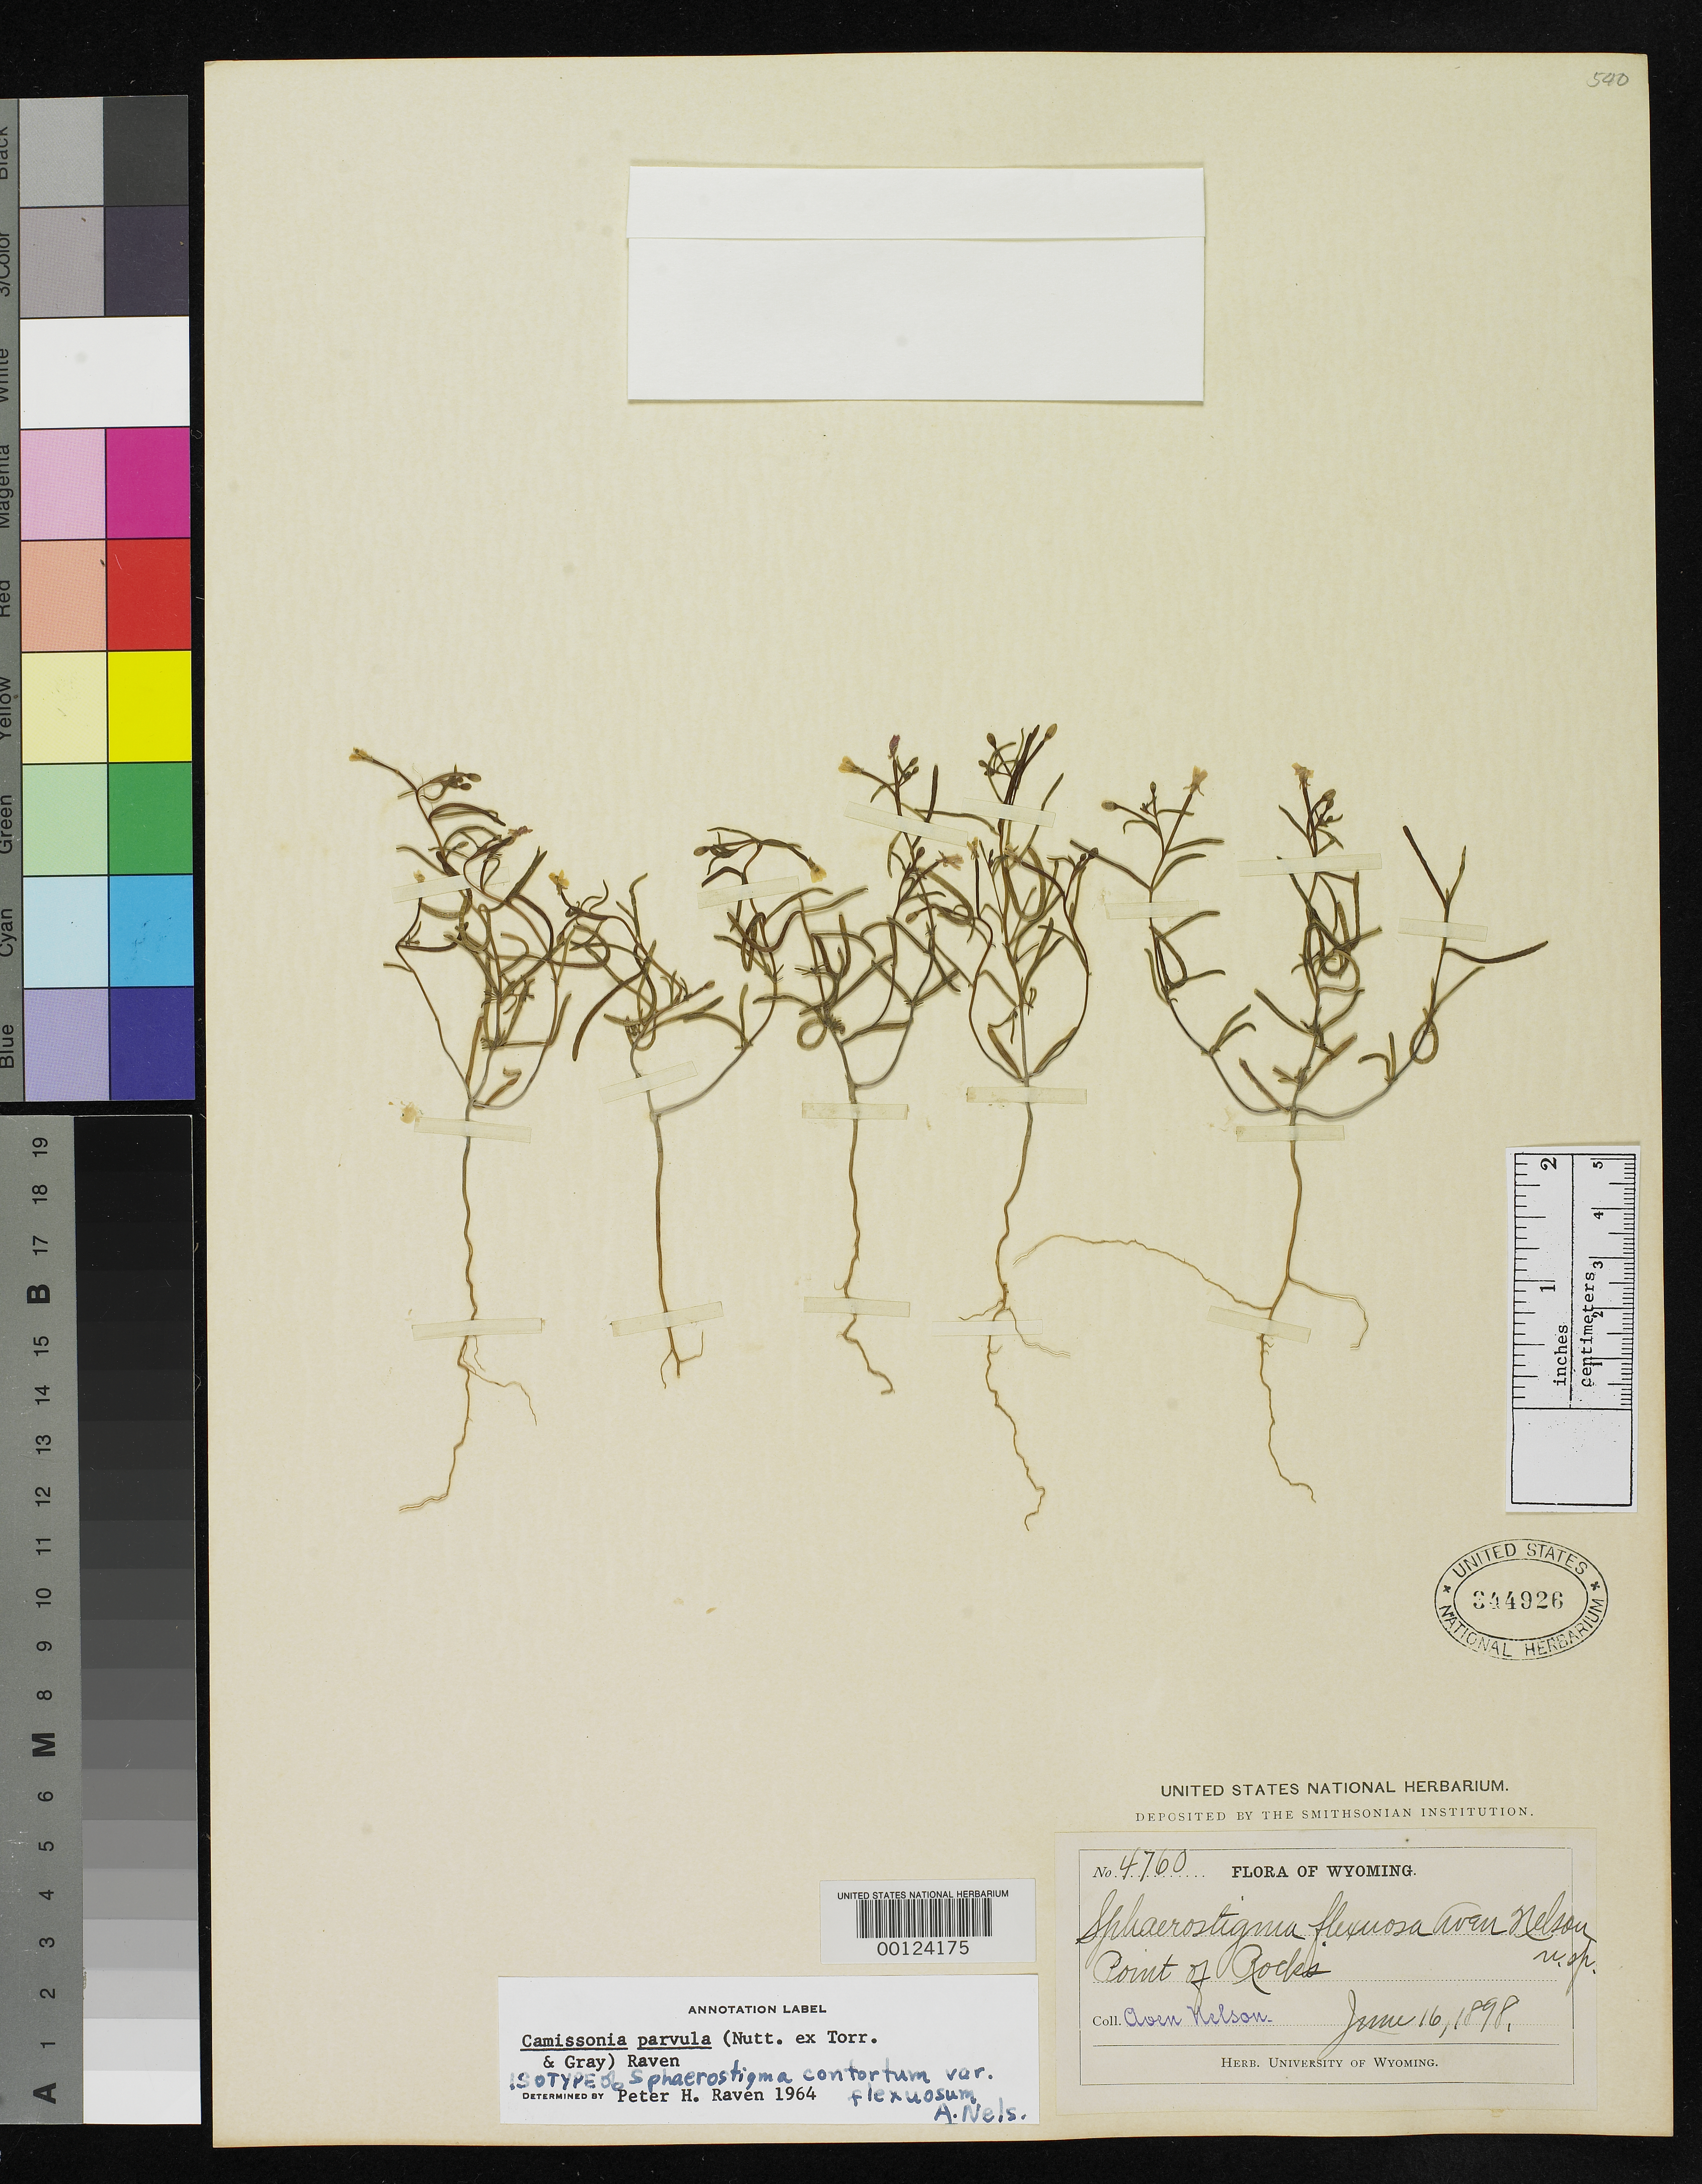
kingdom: Plantae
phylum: Tracheophyta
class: Magnoliopsida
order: Myrtales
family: Onagraceae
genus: Sphaerostigma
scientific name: Sphaerostigma contortum var. flexuosum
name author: A. Nelson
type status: Isotype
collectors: A. Nelson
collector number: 4760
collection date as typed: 16 Jun 1898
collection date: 1898-06-16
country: United States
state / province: Wyoming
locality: Point of Rocks.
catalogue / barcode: US 344926